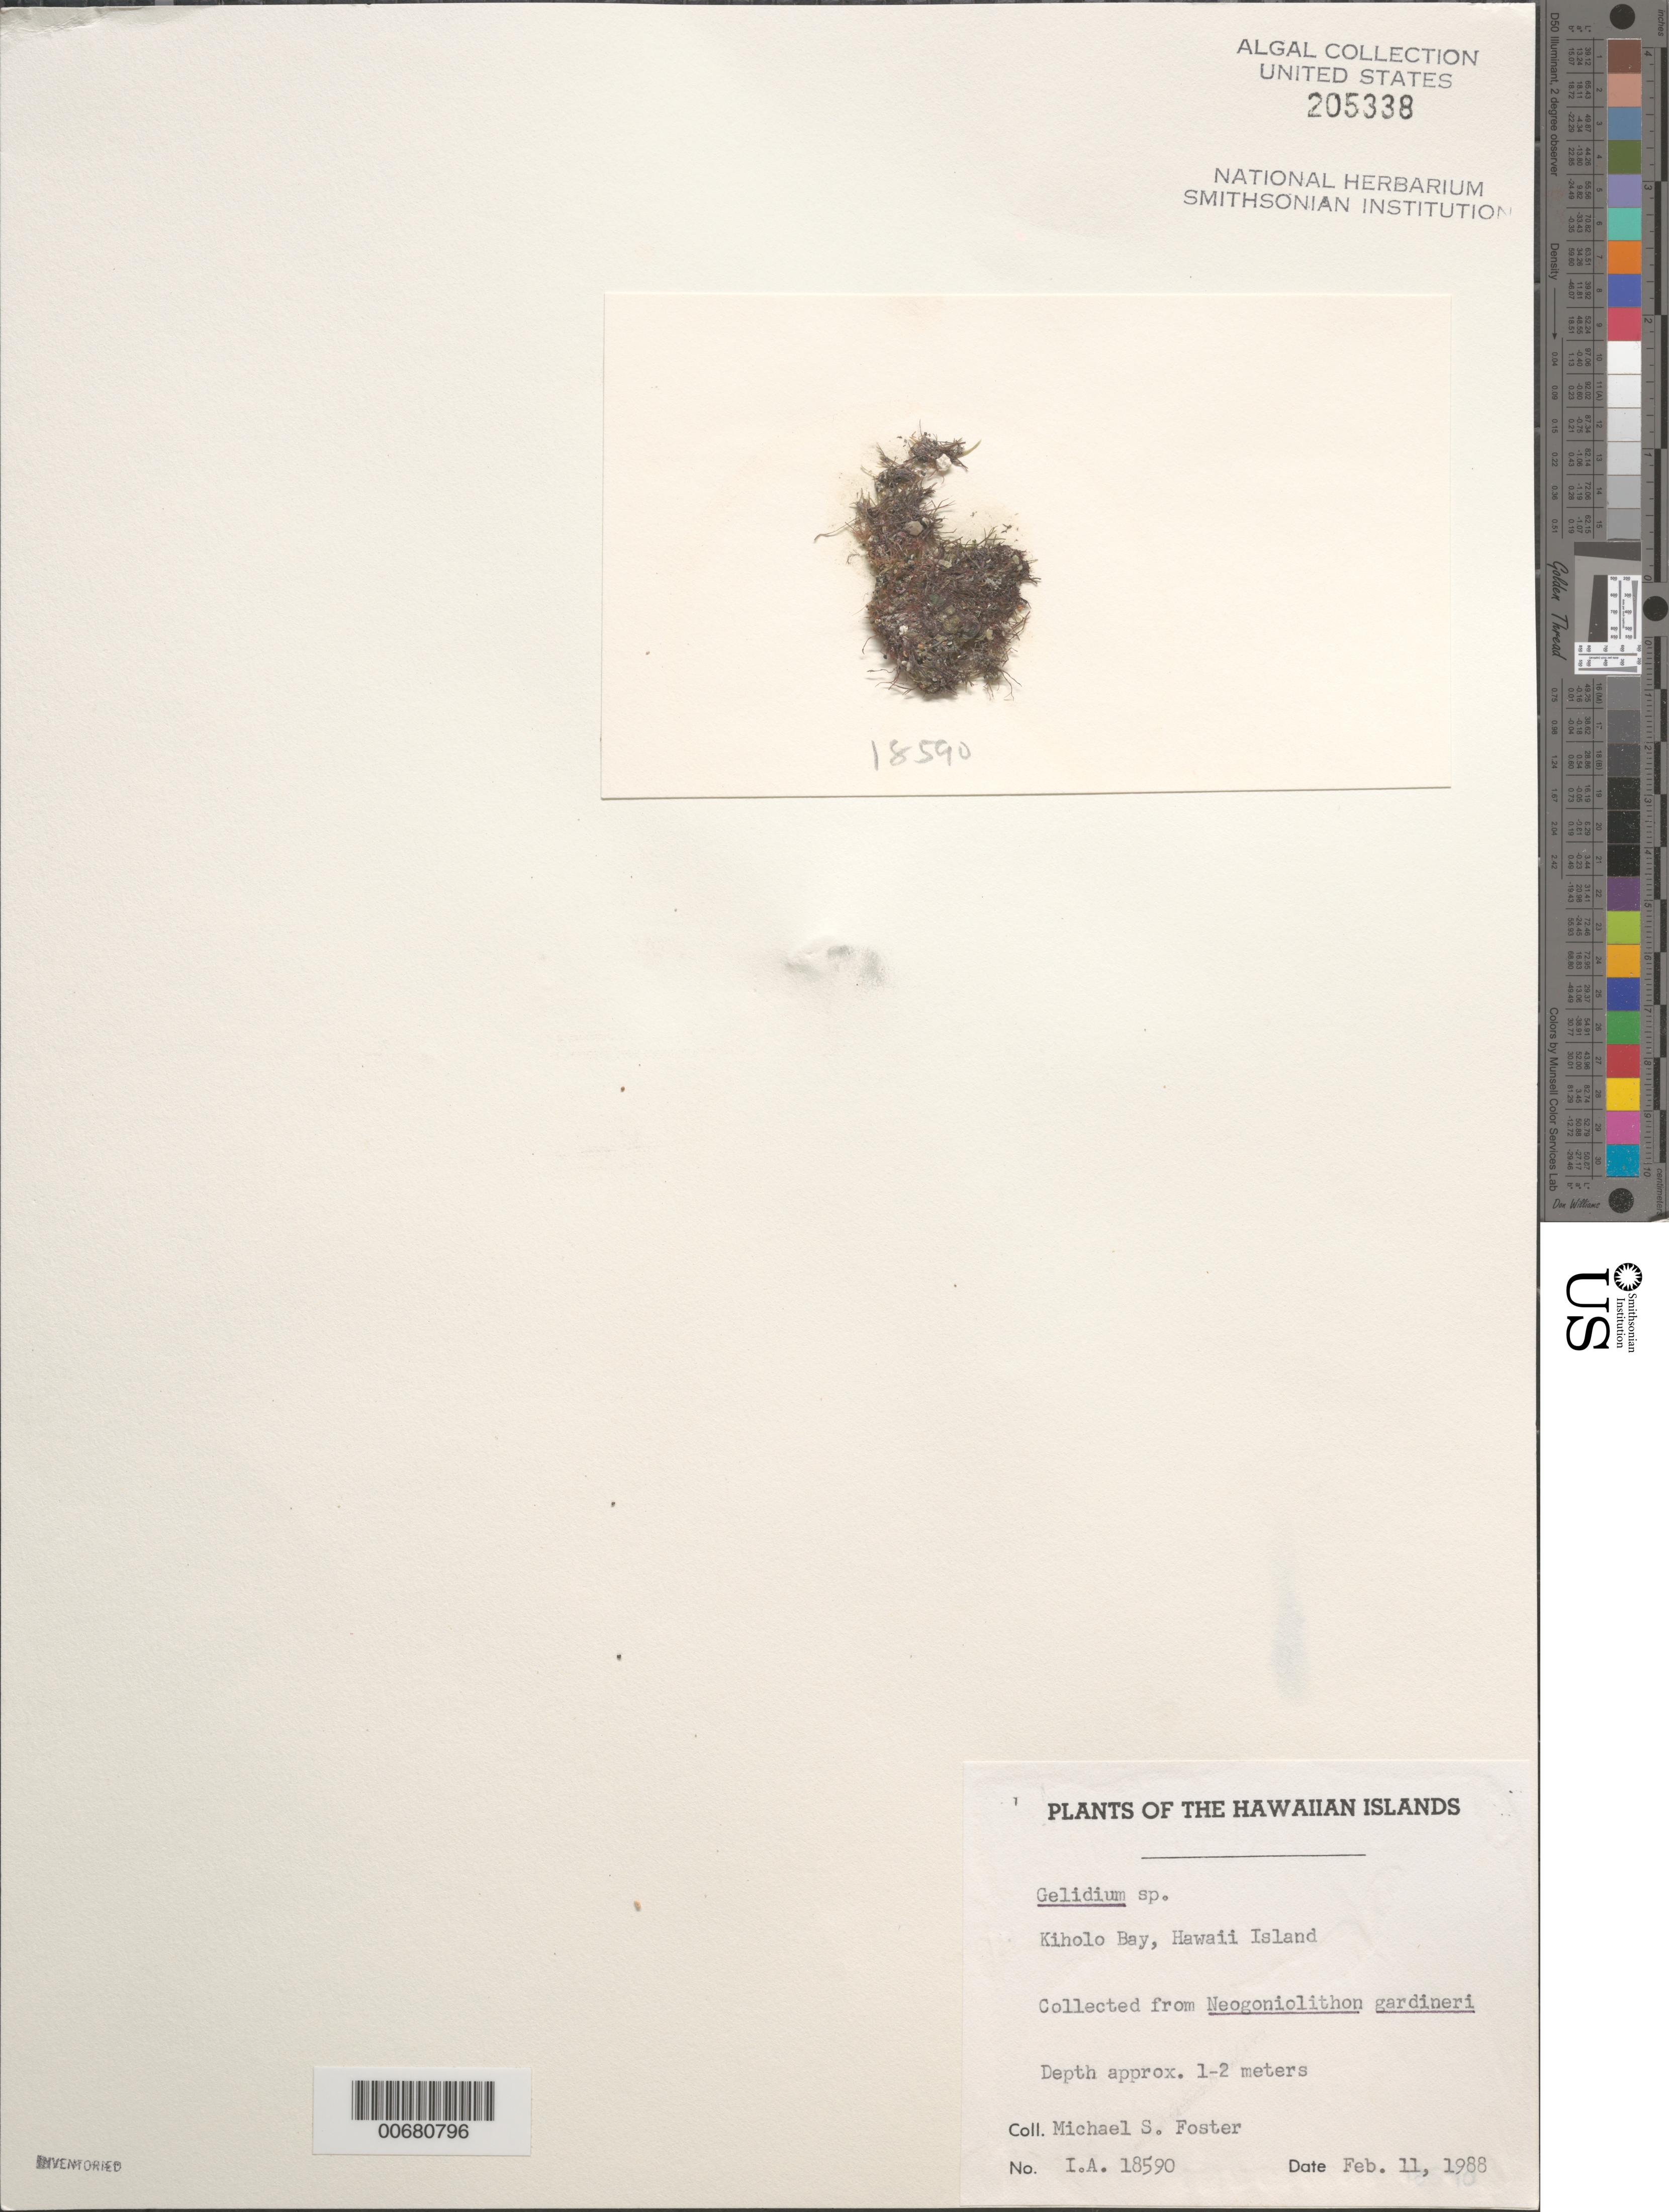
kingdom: Plantae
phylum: Rhodophyta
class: Florideophyceae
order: Gelidiales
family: Gelidiaceae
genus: Gelidium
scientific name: Gelidium sp.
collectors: M. Foster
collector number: IAA 18590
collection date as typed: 11 Feb 1988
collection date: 1988-02-11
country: United States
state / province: Hawaii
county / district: Hawaii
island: Hawaii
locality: Kiholo Bay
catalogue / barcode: US 205338